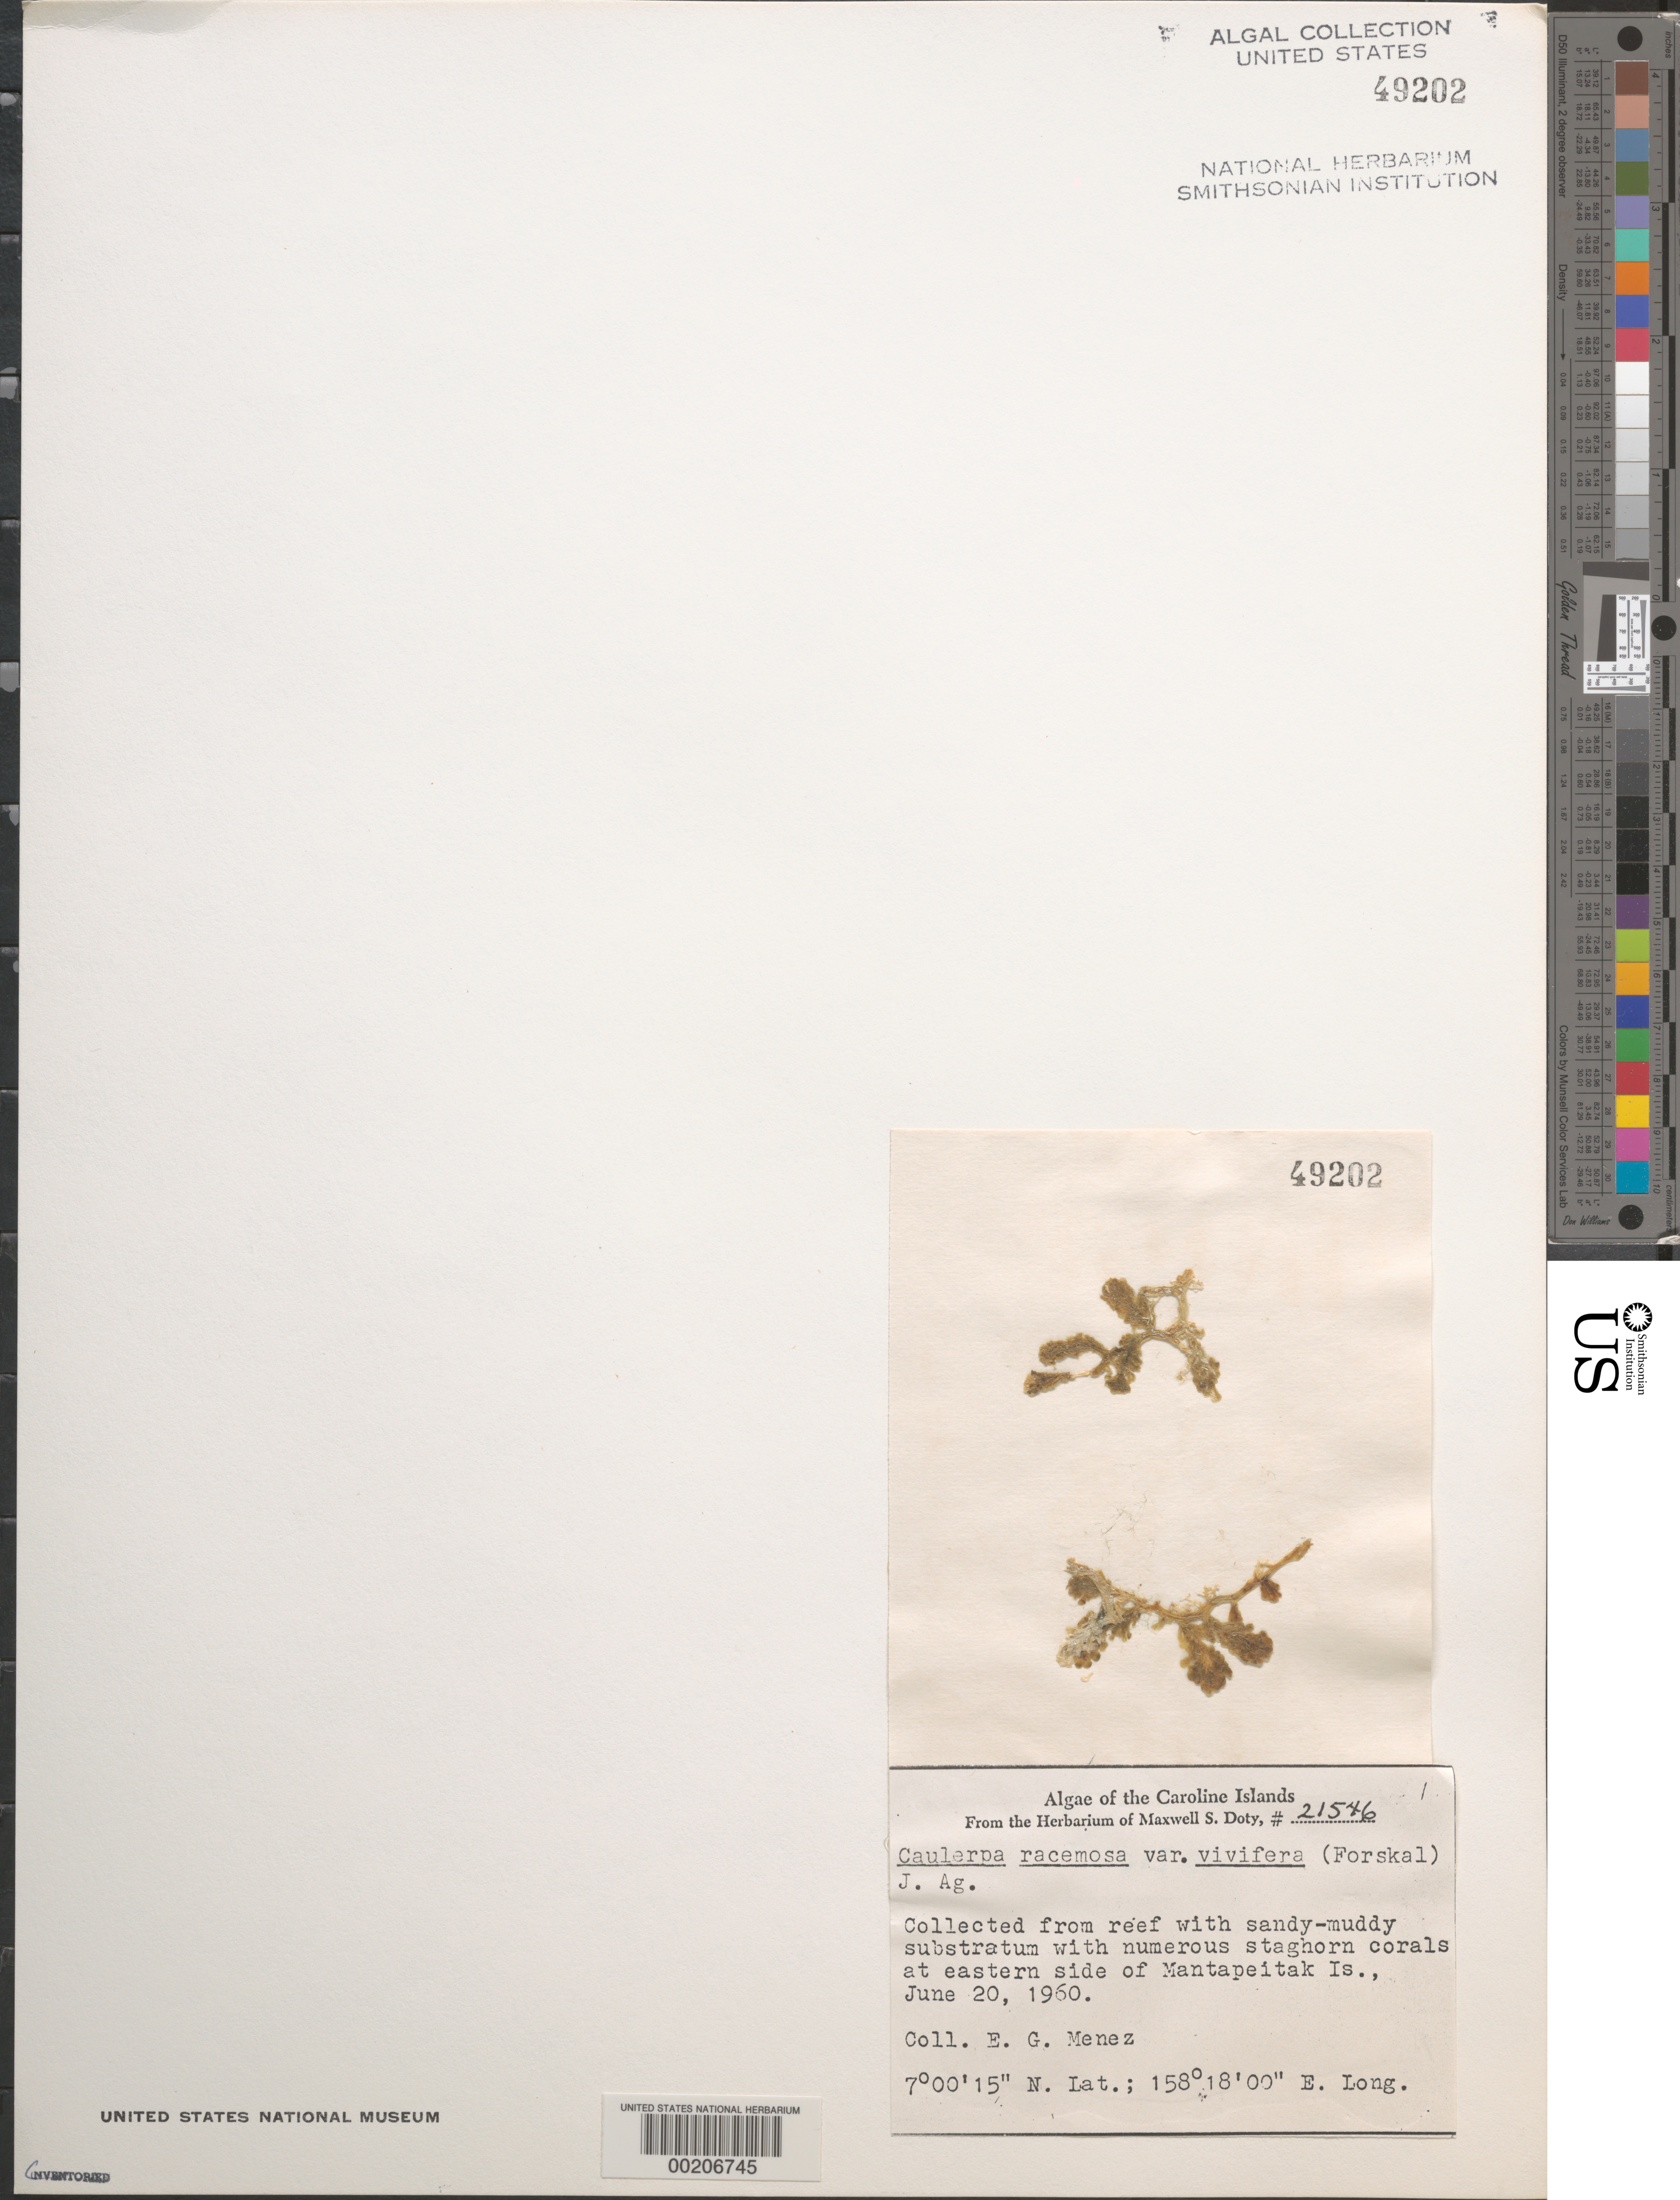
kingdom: Plantae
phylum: Chlorophyta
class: Ulvophyceae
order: Bryopsidales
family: Caulerpaceae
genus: Caulerpa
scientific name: Caulerpa racemosa var. vivifera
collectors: Meñez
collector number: MSD 21546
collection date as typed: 20 Jun 1960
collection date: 1960-06-20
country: Micronesia, Federated States of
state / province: Pohnpei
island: Mantapeitak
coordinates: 7 00' 15" N, 158 18' 00" E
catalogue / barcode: US 49202